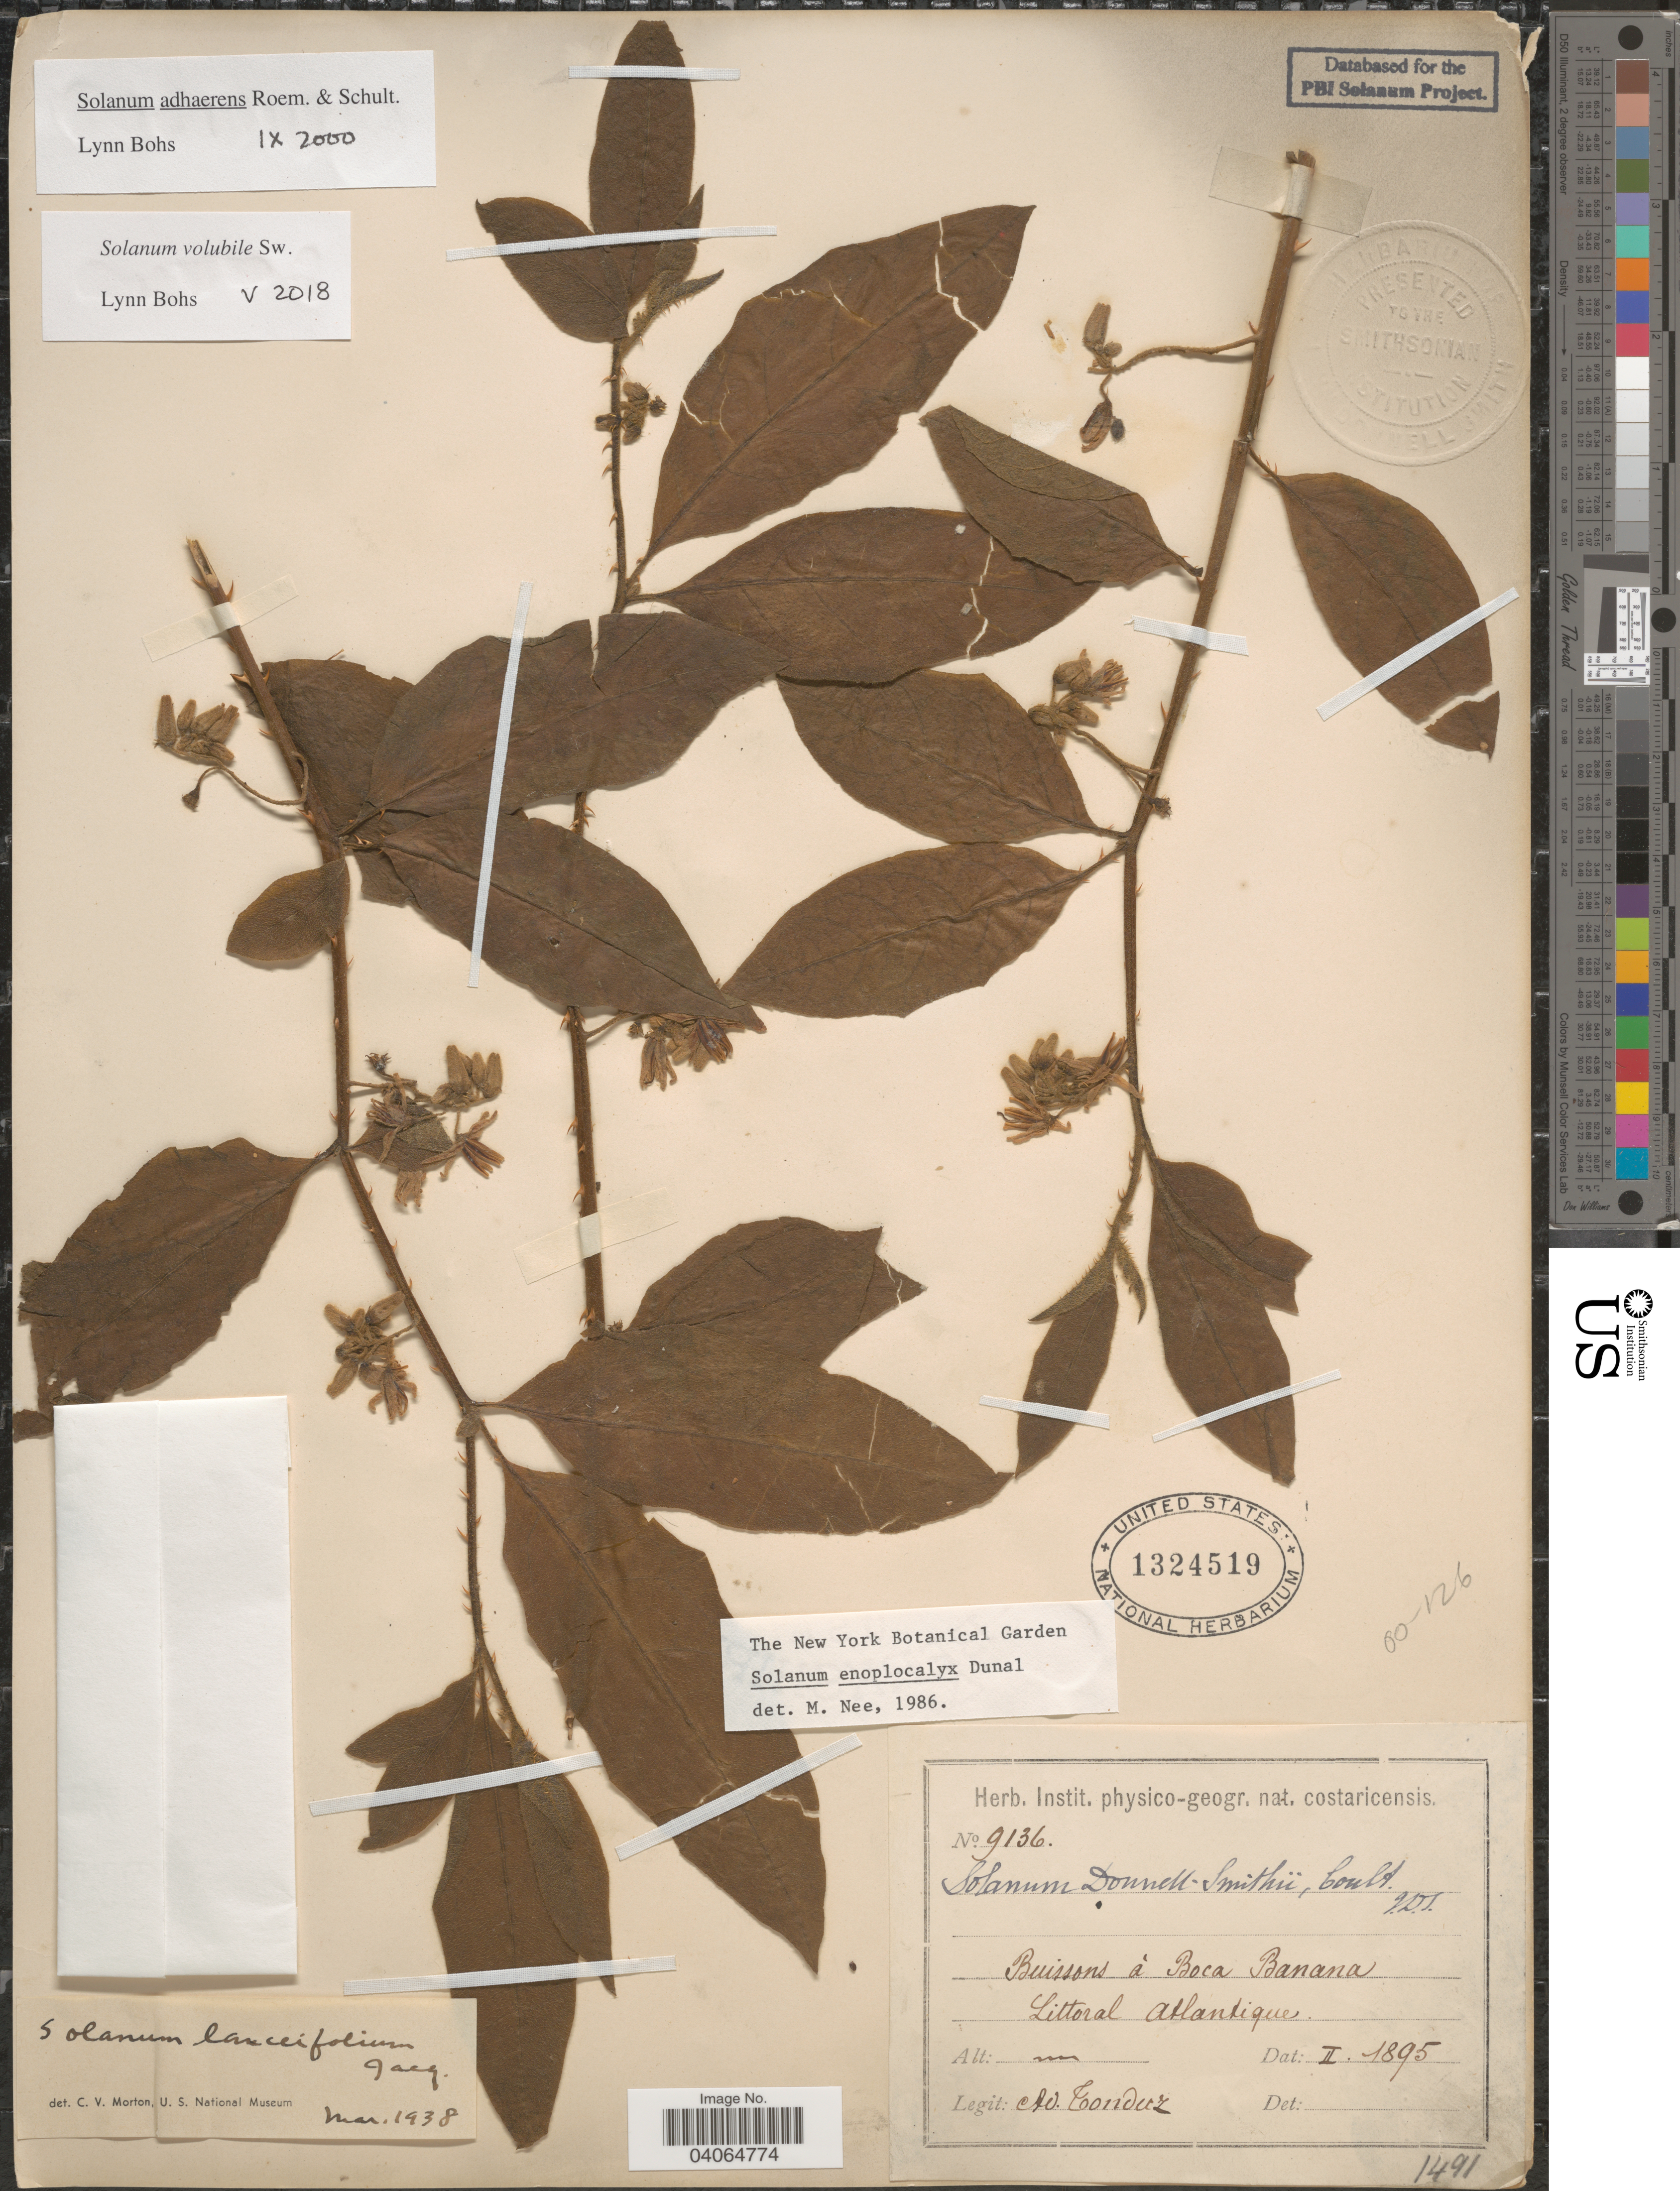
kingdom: Plantae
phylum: Tracheophyta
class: Magnoliopsida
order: Solanales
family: Solanaceae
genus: Solanum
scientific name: Solanum volubile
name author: Sw.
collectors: A. Tonduz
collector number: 9136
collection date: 1895-02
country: Costa Rica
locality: Buissons à Boca Banana Littoral Atlantique.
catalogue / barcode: US 1324519